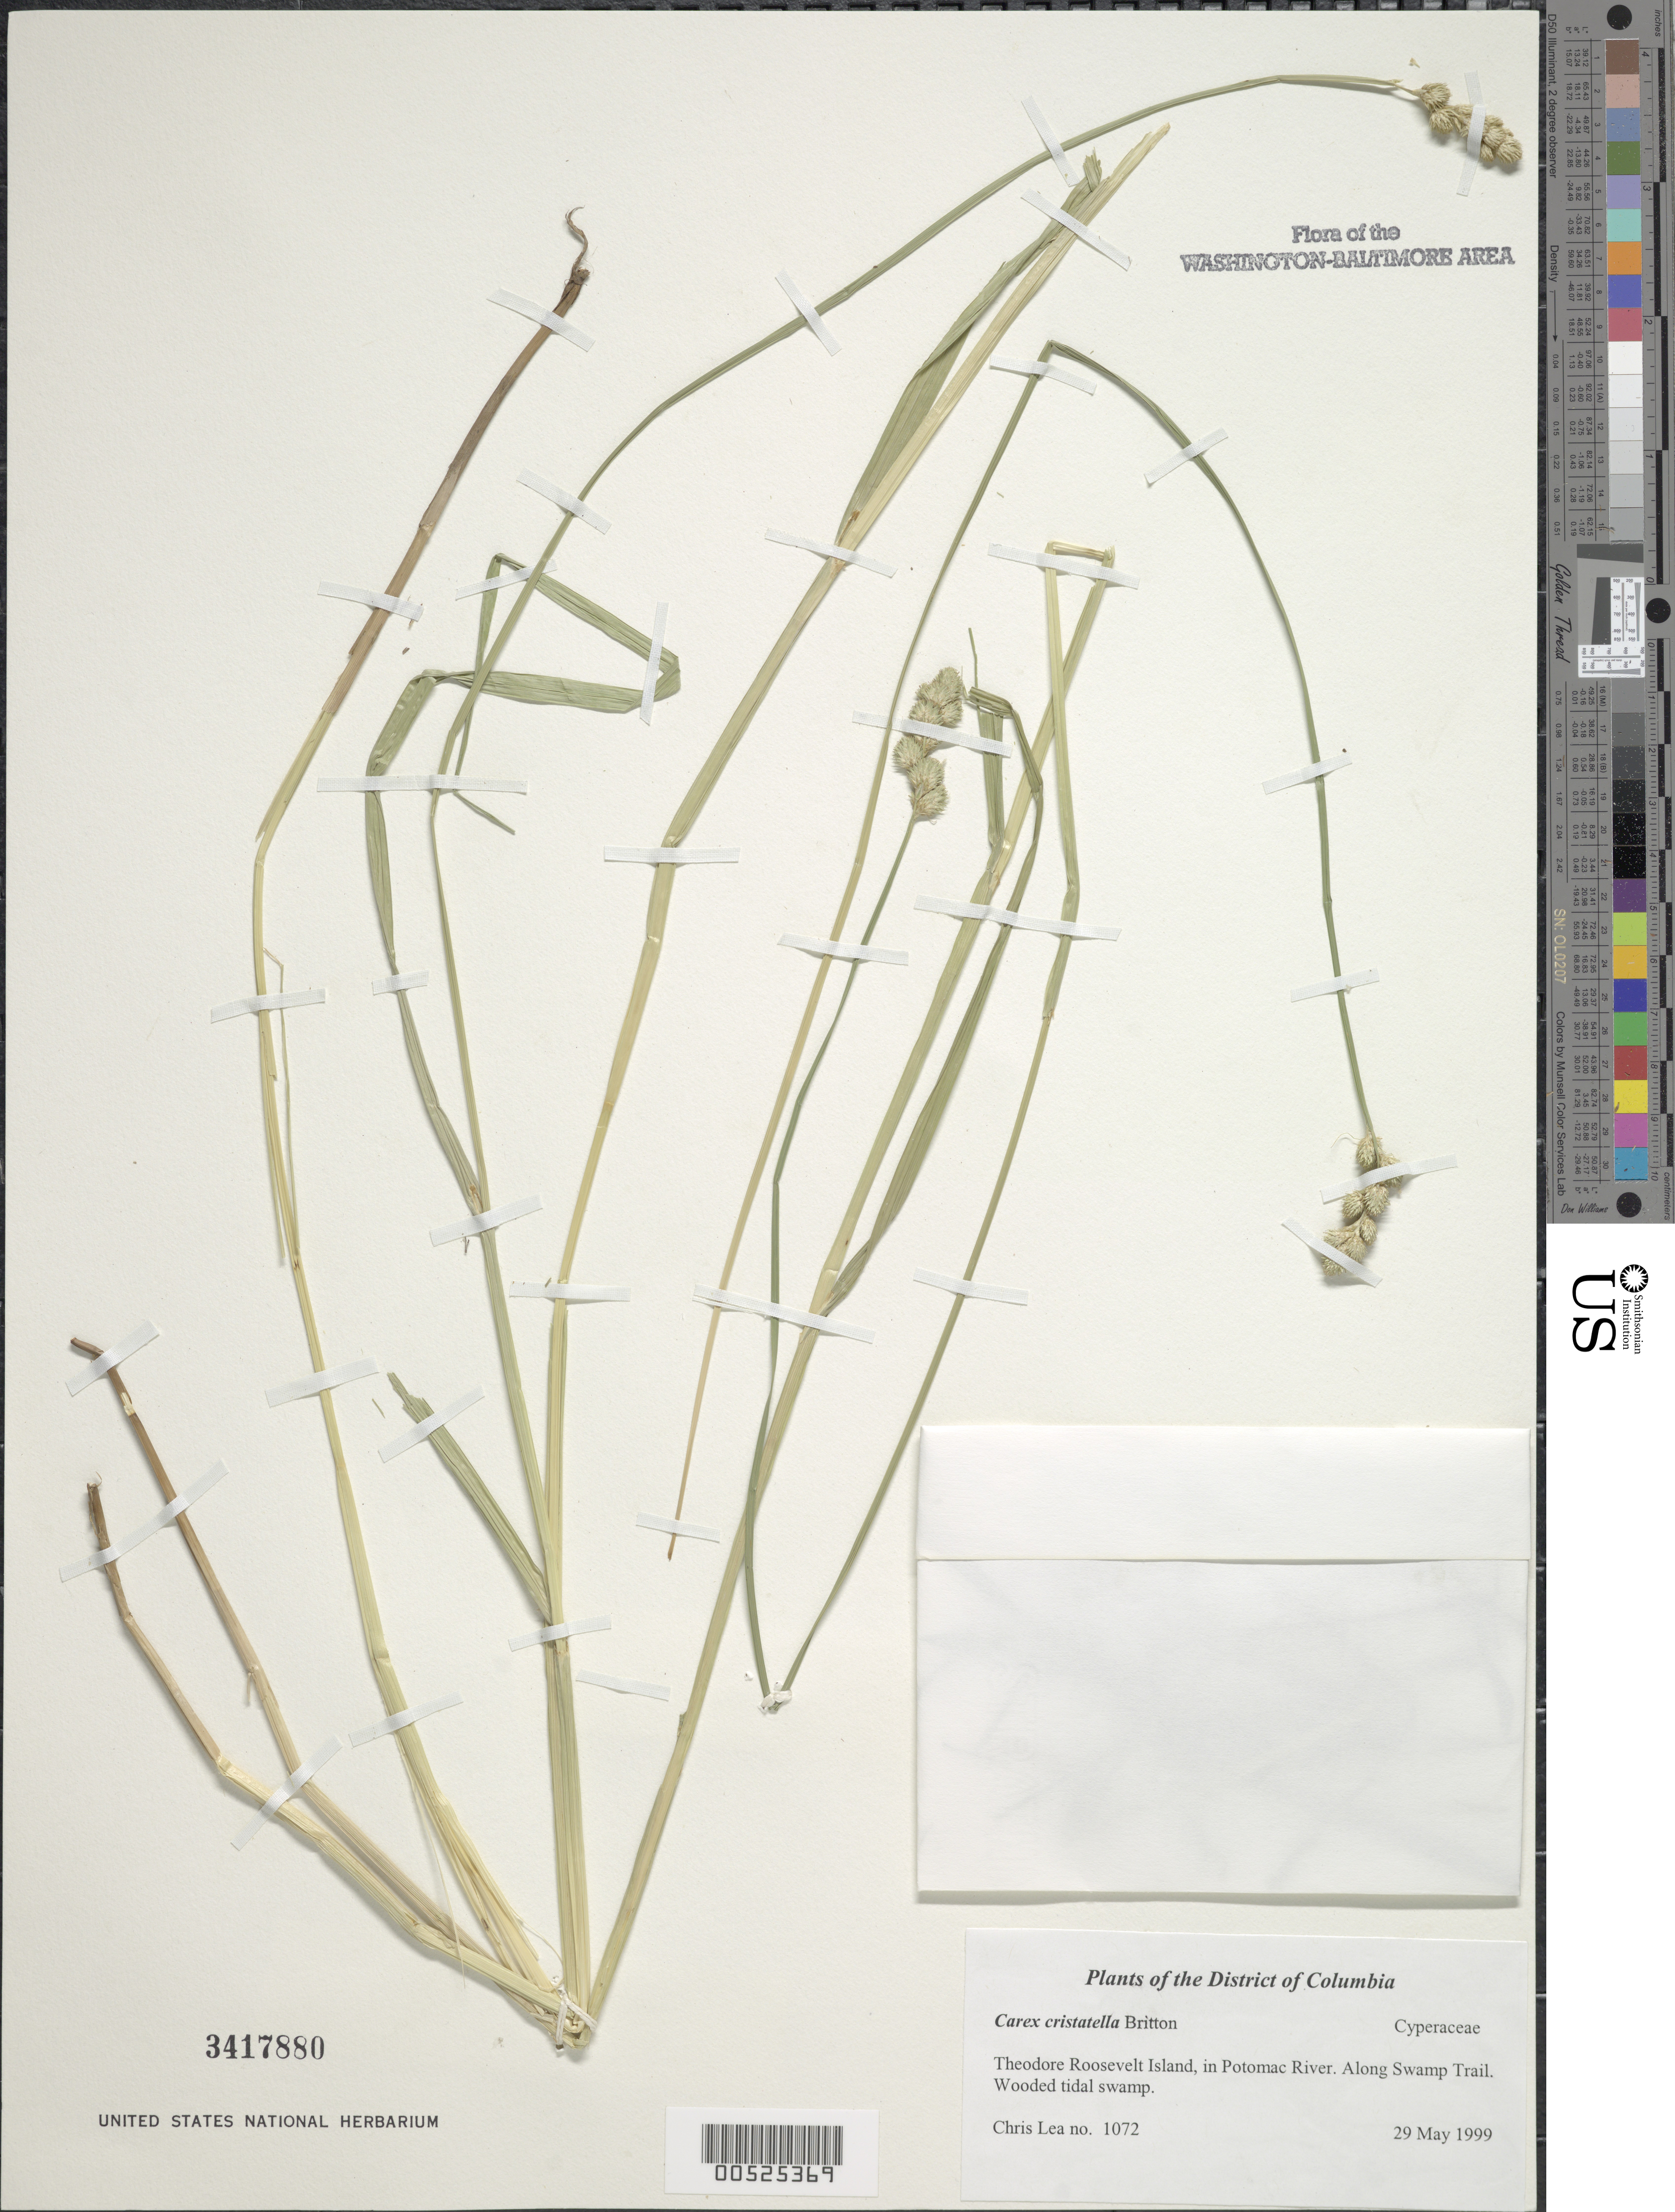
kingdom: Plantae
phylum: Tracheophyta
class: Liliopsida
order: Poales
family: Cyperaceae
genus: Carex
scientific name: Carex cristatella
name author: Britton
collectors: C. Lea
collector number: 1072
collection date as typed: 29 May 1999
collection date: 1999-05-29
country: United States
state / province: District of Columbia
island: Theodore Roosevelt Island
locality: Theodore Roosevelt Island, in Potomac River.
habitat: Along swamp.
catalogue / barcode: US 3417880